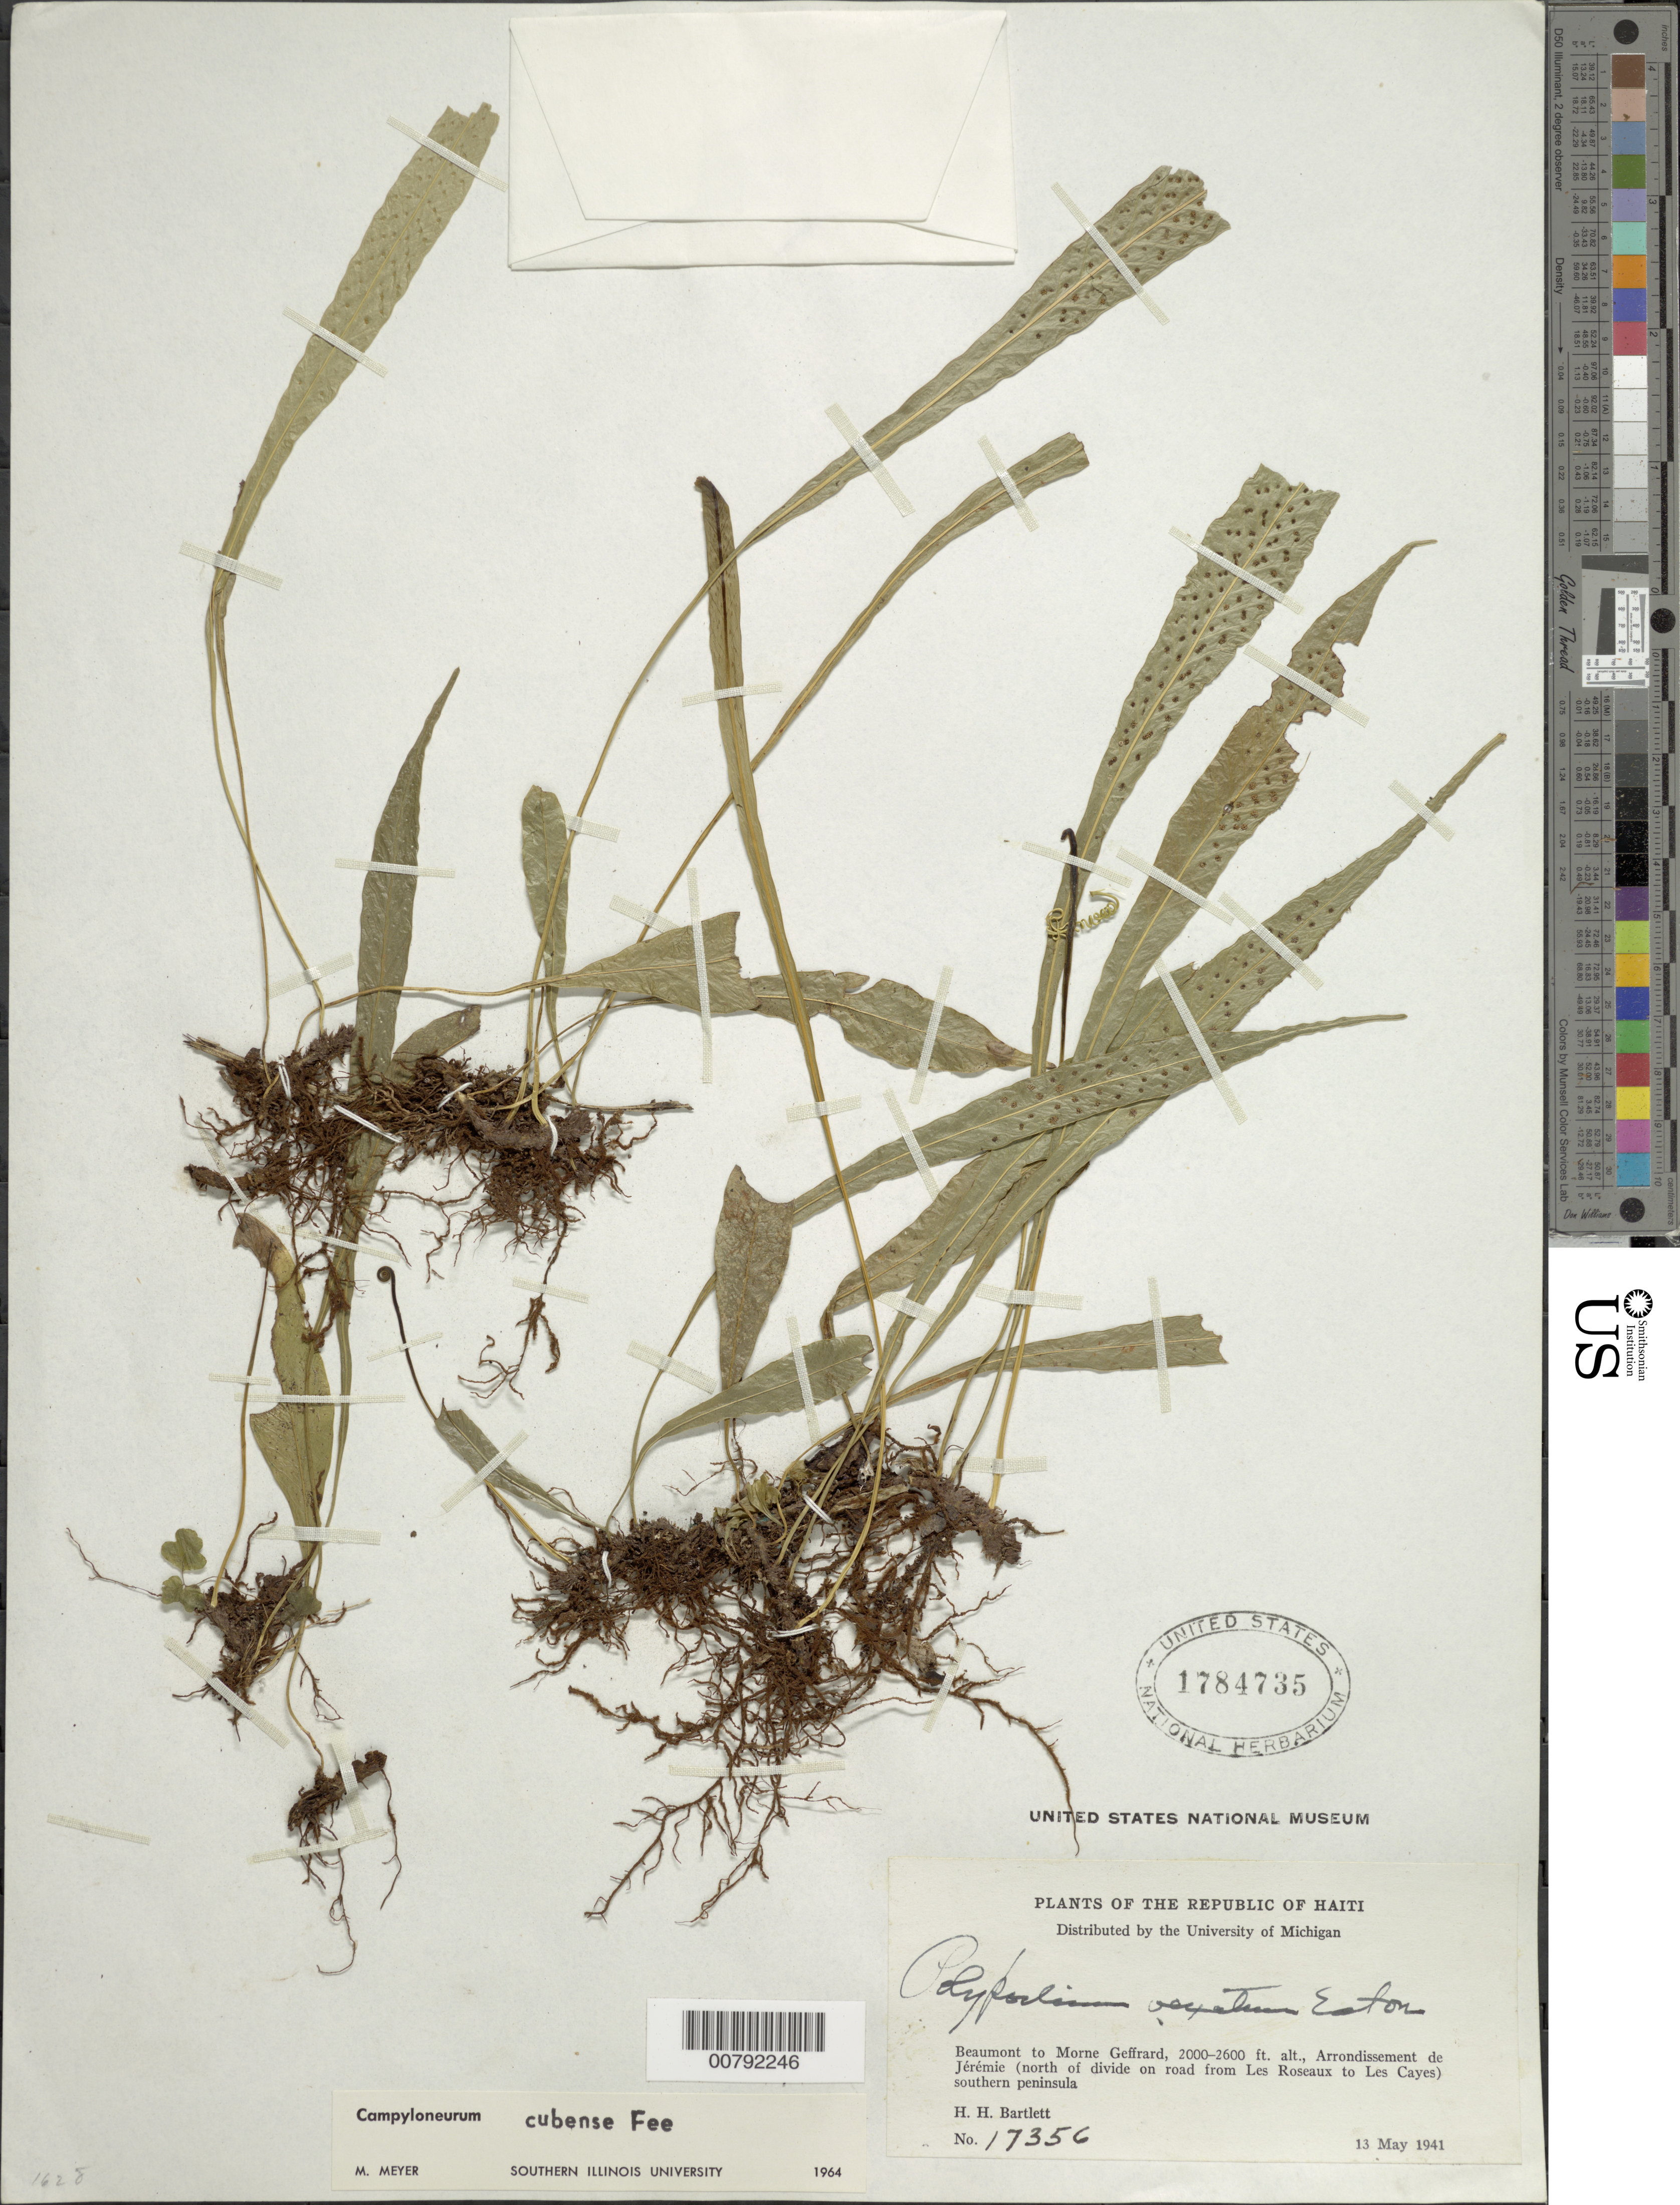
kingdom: Plantae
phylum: Tracheophyta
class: Polypodiopsida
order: Polypodiales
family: Polypodiaceae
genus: Campyloneurum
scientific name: Campyloneurum vexatum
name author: Ching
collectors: H. H. Bartlett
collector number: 17356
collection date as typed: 13 May 1941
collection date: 1941-05-13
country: Haiti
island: Hispaniola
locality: Beaumont to Morne Geffrard, Arrondissement de Jérémie (N of divide on road from Les Roseaux to Les Cayes)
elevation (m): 610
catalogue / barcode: US 1784735